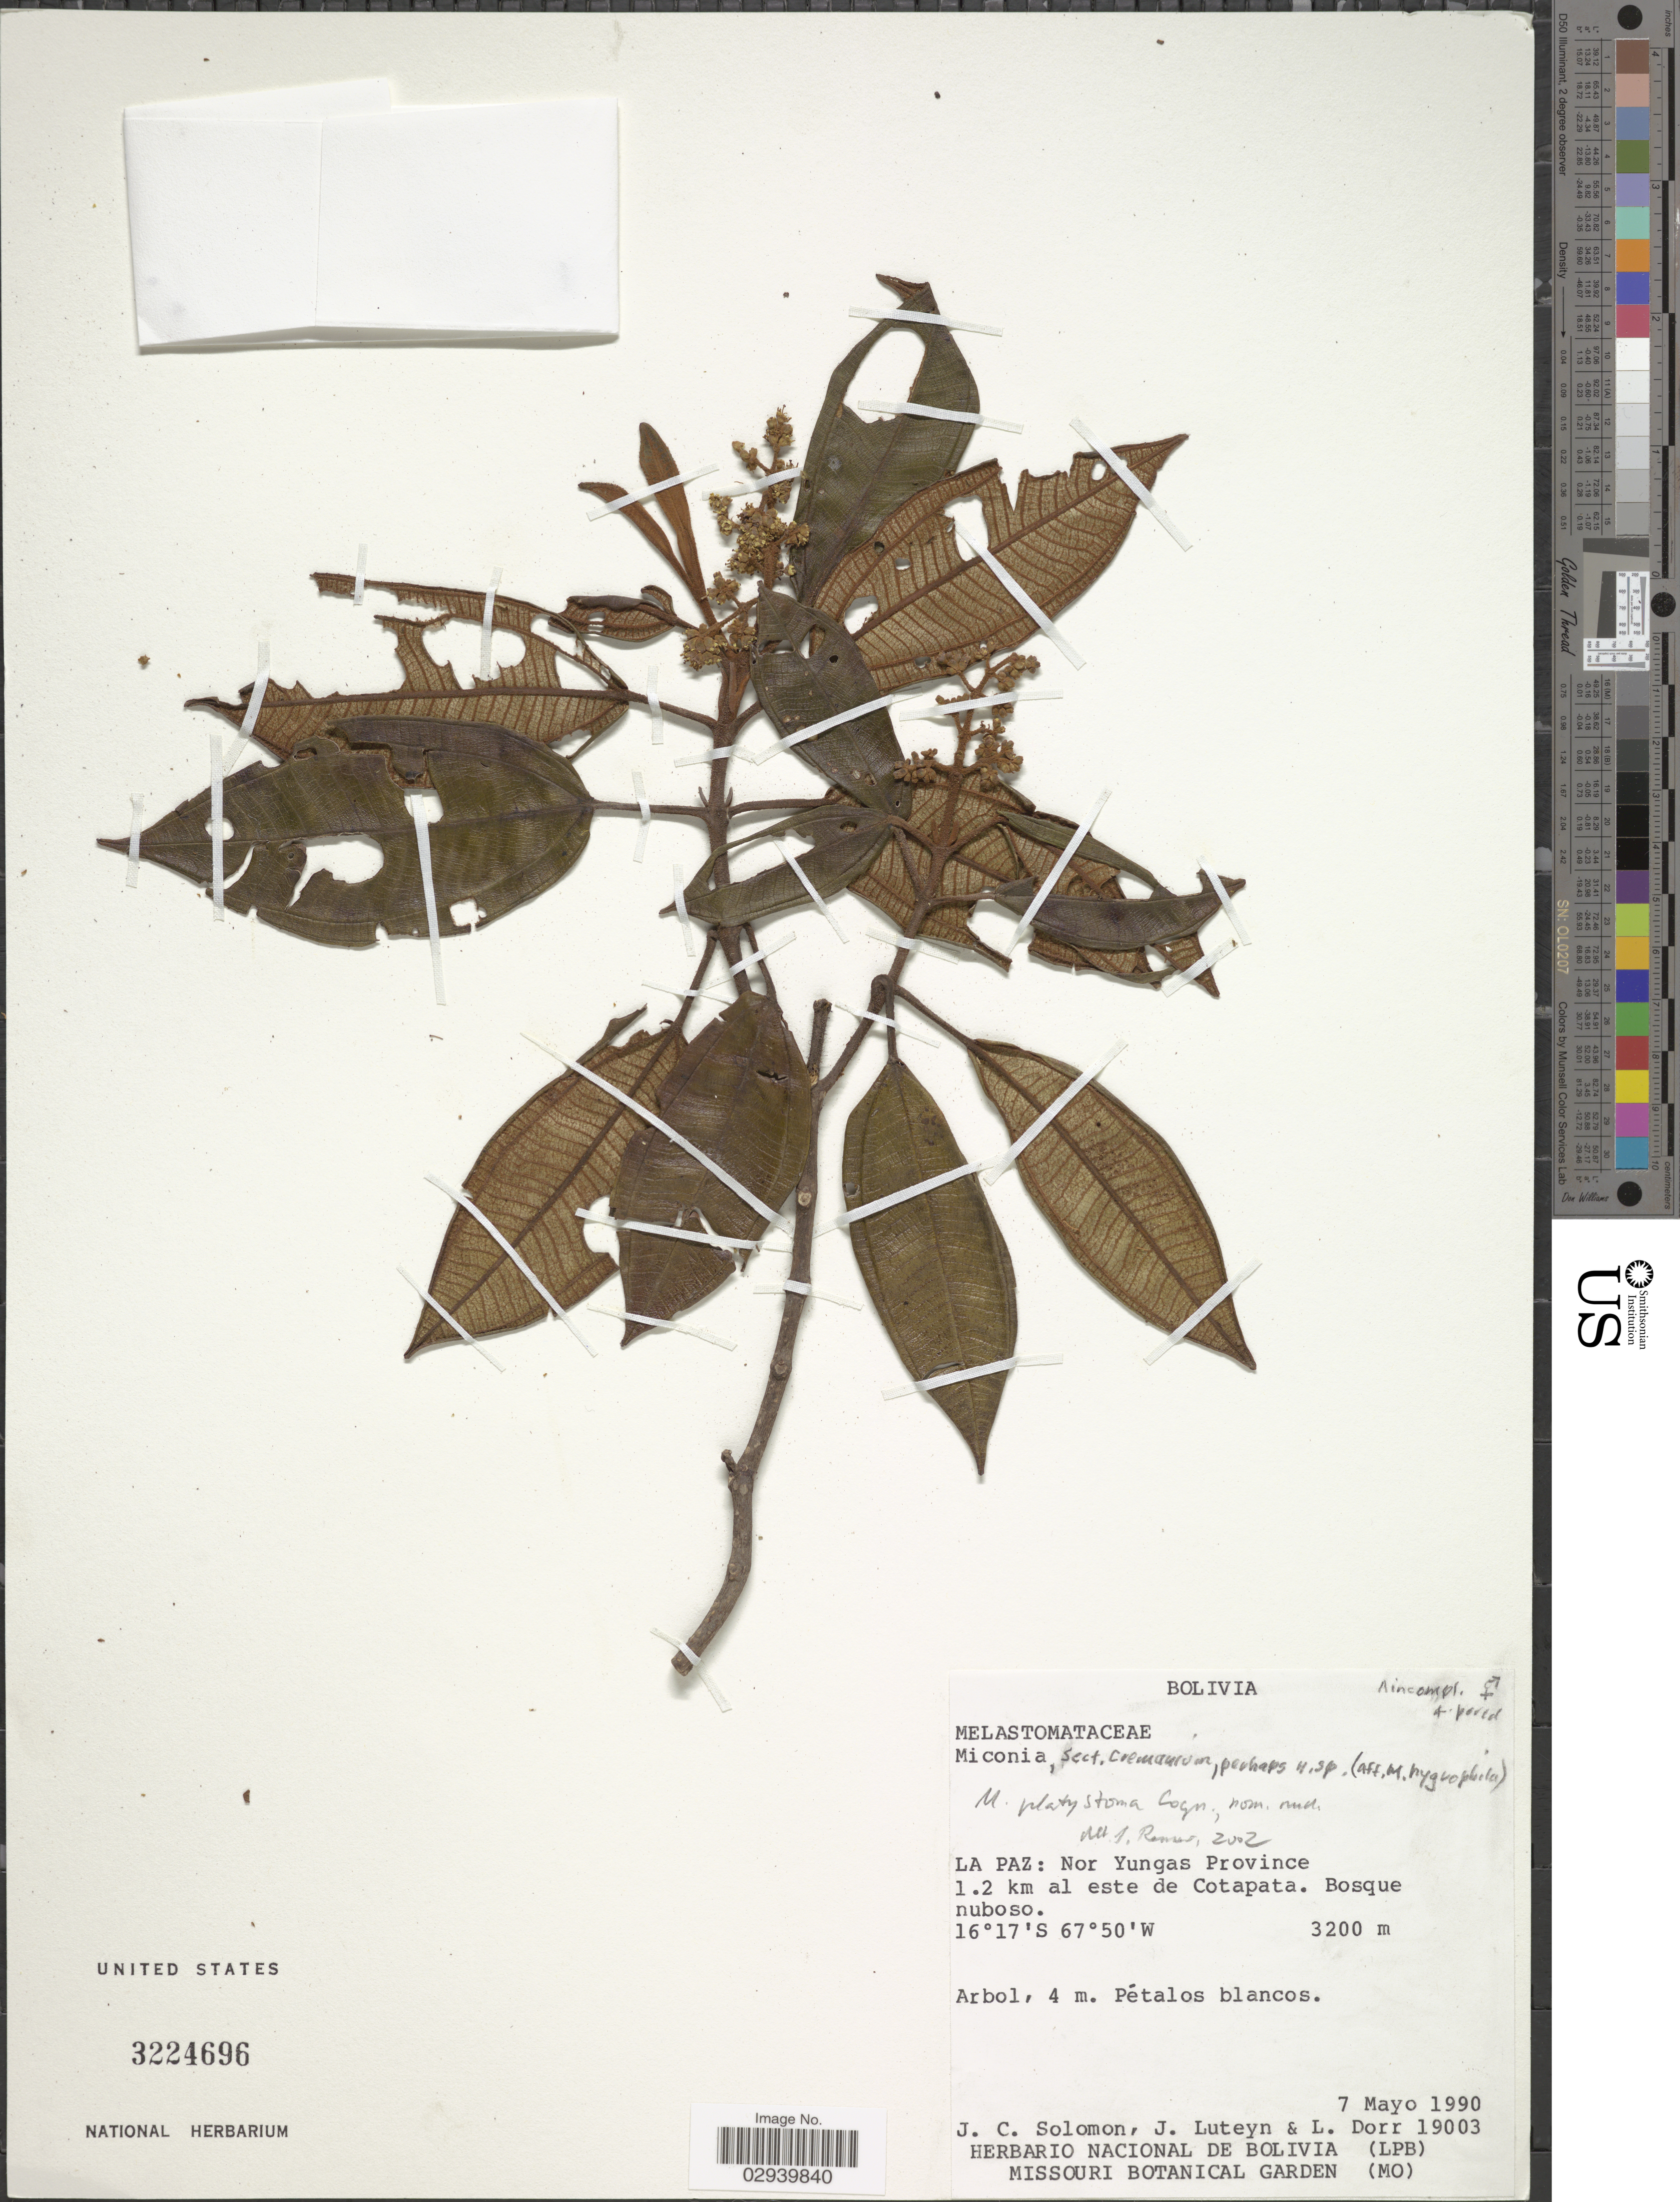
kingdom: Plantae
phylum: Tracheophyta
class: Magnoliopsida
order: Myrtales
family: Melastomataceae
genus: Miconia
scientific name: Miconia hygrophila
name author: Naudin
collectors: J. C. Solomon, J. L. Luteyn & L. J. Dorr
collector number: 19003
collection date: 1990-05-07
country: Bolivia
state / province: La Paz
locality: La Paz: Nor Yungas Province. 1.2 km al este de Cotapata.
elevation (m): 3200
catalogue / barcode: US 3224696